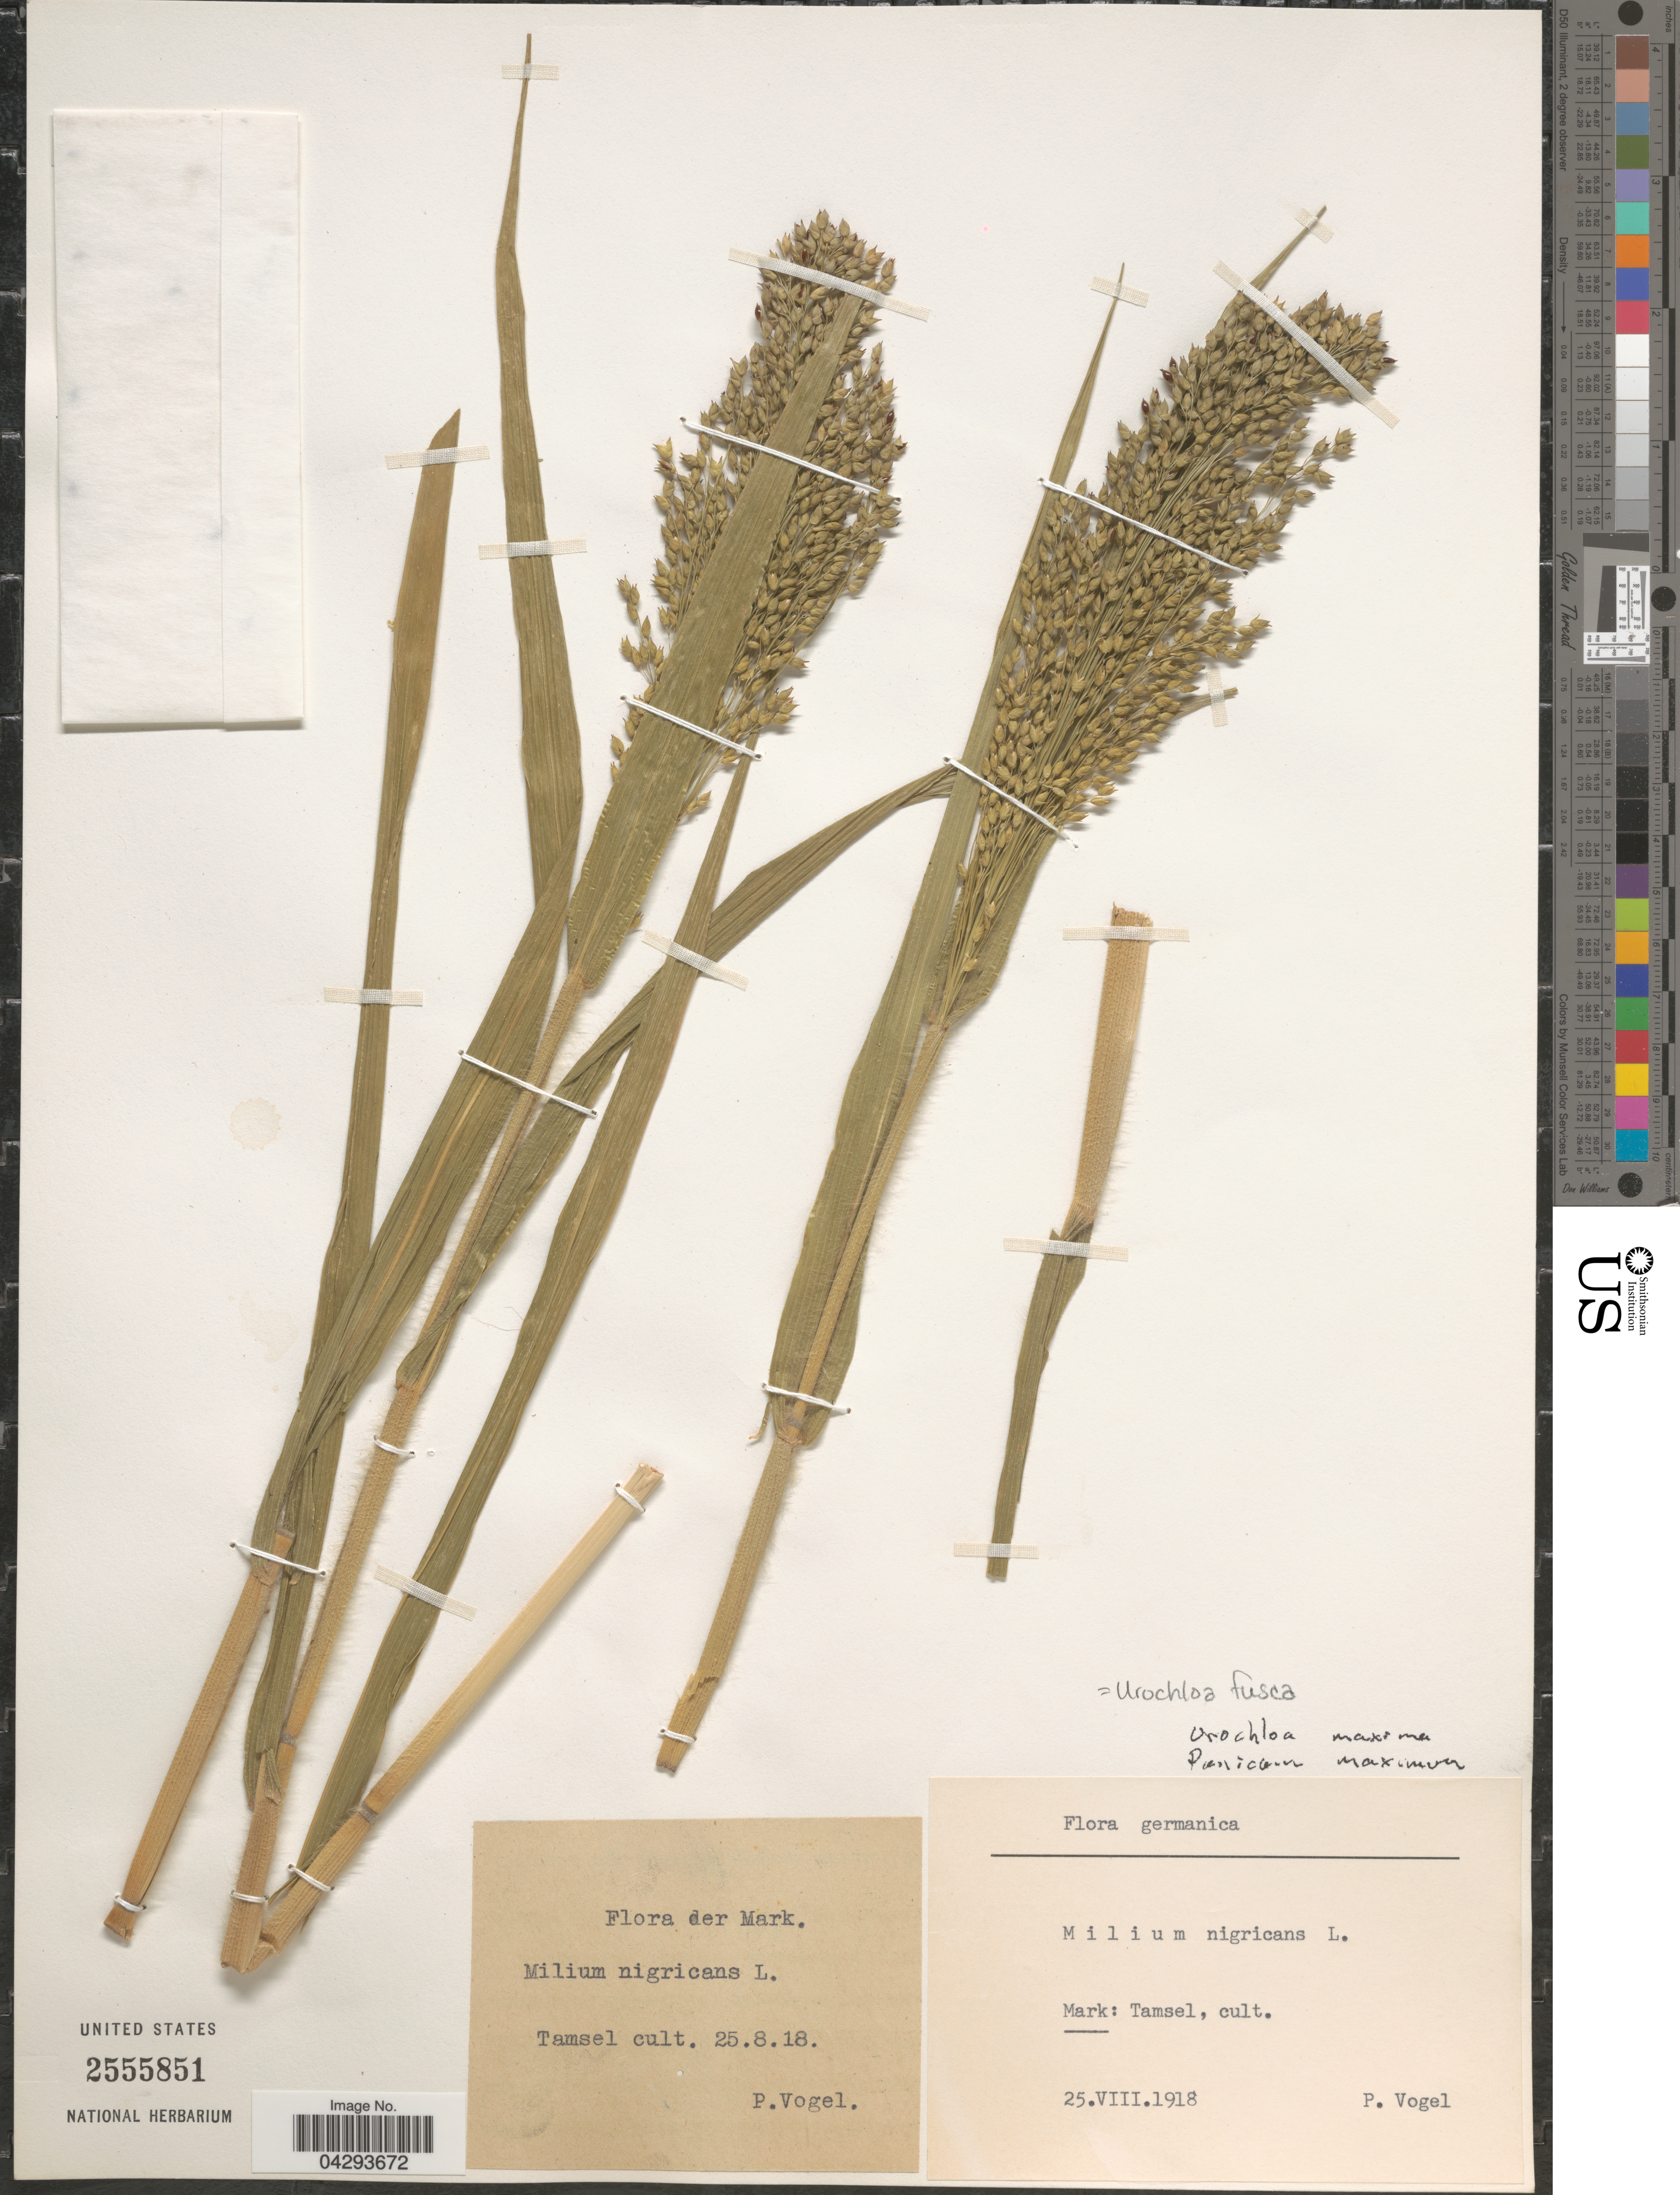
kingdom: Plantae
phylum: Tracheophyta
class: Liliopsida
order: Poales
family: Poaceae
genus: Urochloa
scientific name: Urochloa fusca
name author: (Sw.) B.F. Hansen & Wunderlin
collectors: P. Vogel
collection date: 1918-08-25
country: Germany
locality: Germanica. Mark: Tamsel.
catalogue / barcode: US 2555851